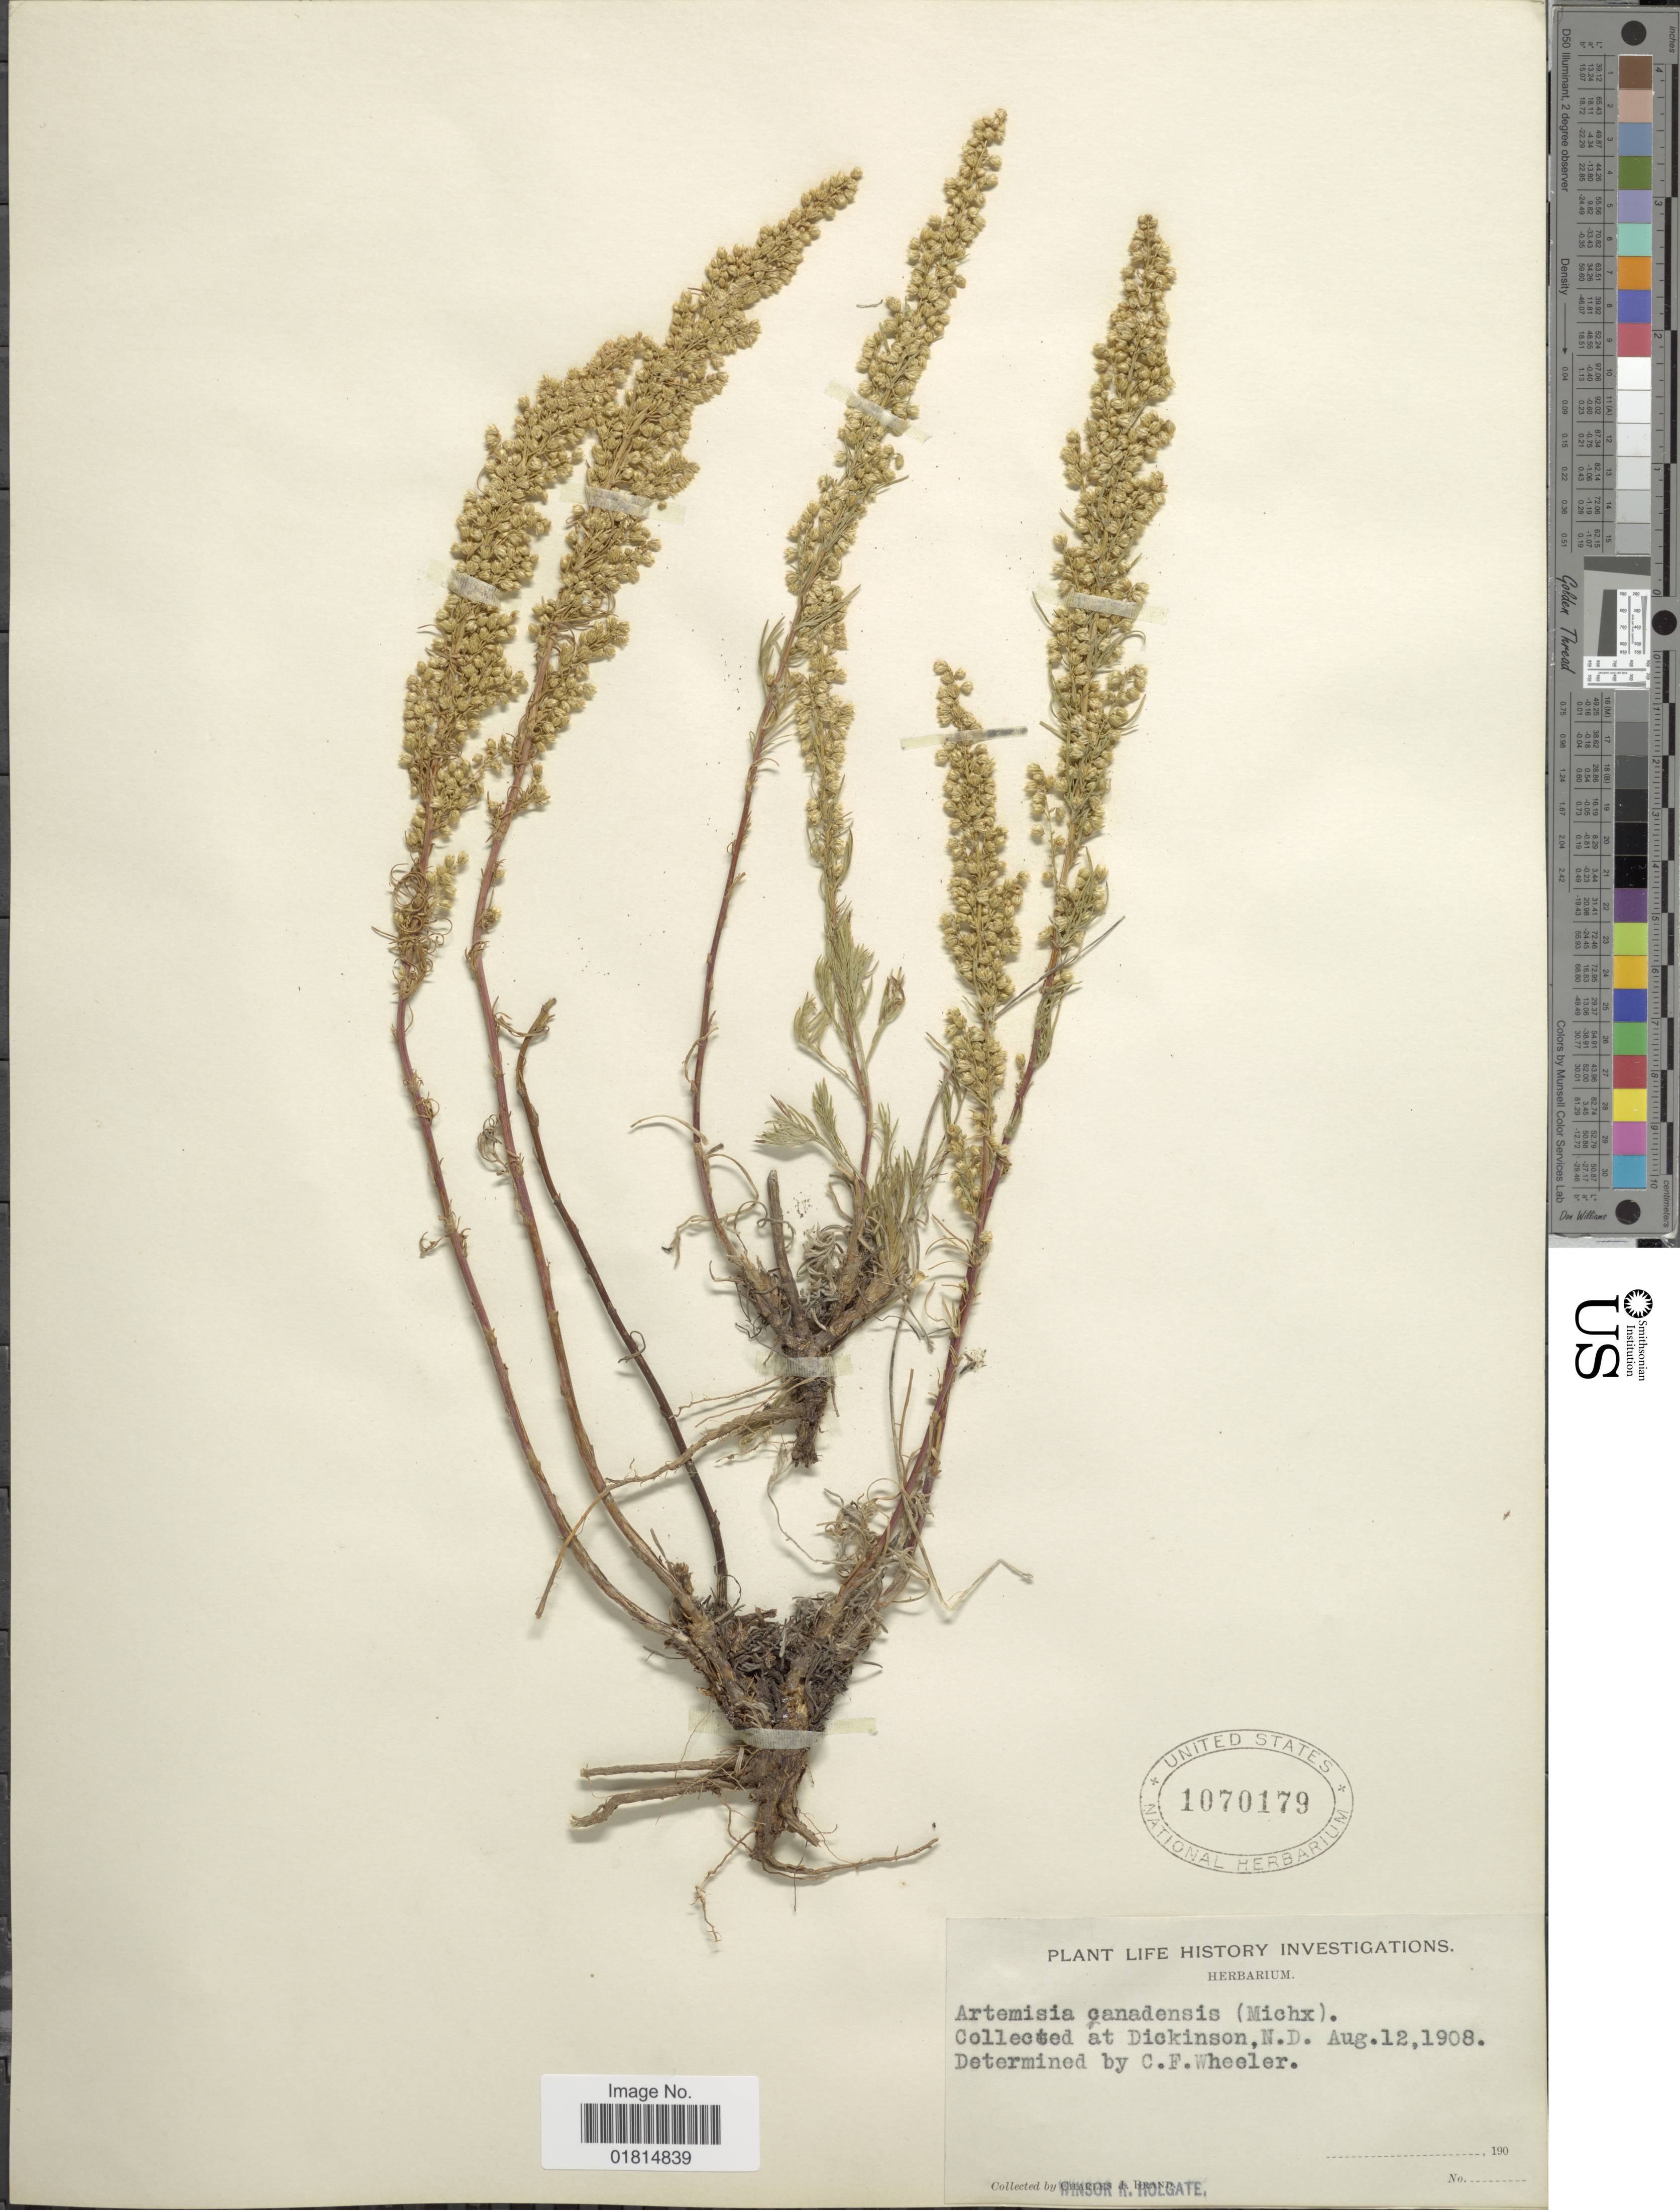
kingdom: Plantae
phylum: Tracheophyta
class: Magnoliopsida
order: Asterales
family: Asteraceae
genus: Artemisia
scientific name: Artemisia canadensis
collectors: W. Holgate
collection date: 1908-08-12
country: United States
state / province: North Dakota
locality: Dickinson, N.D.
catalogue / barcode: US 1070179